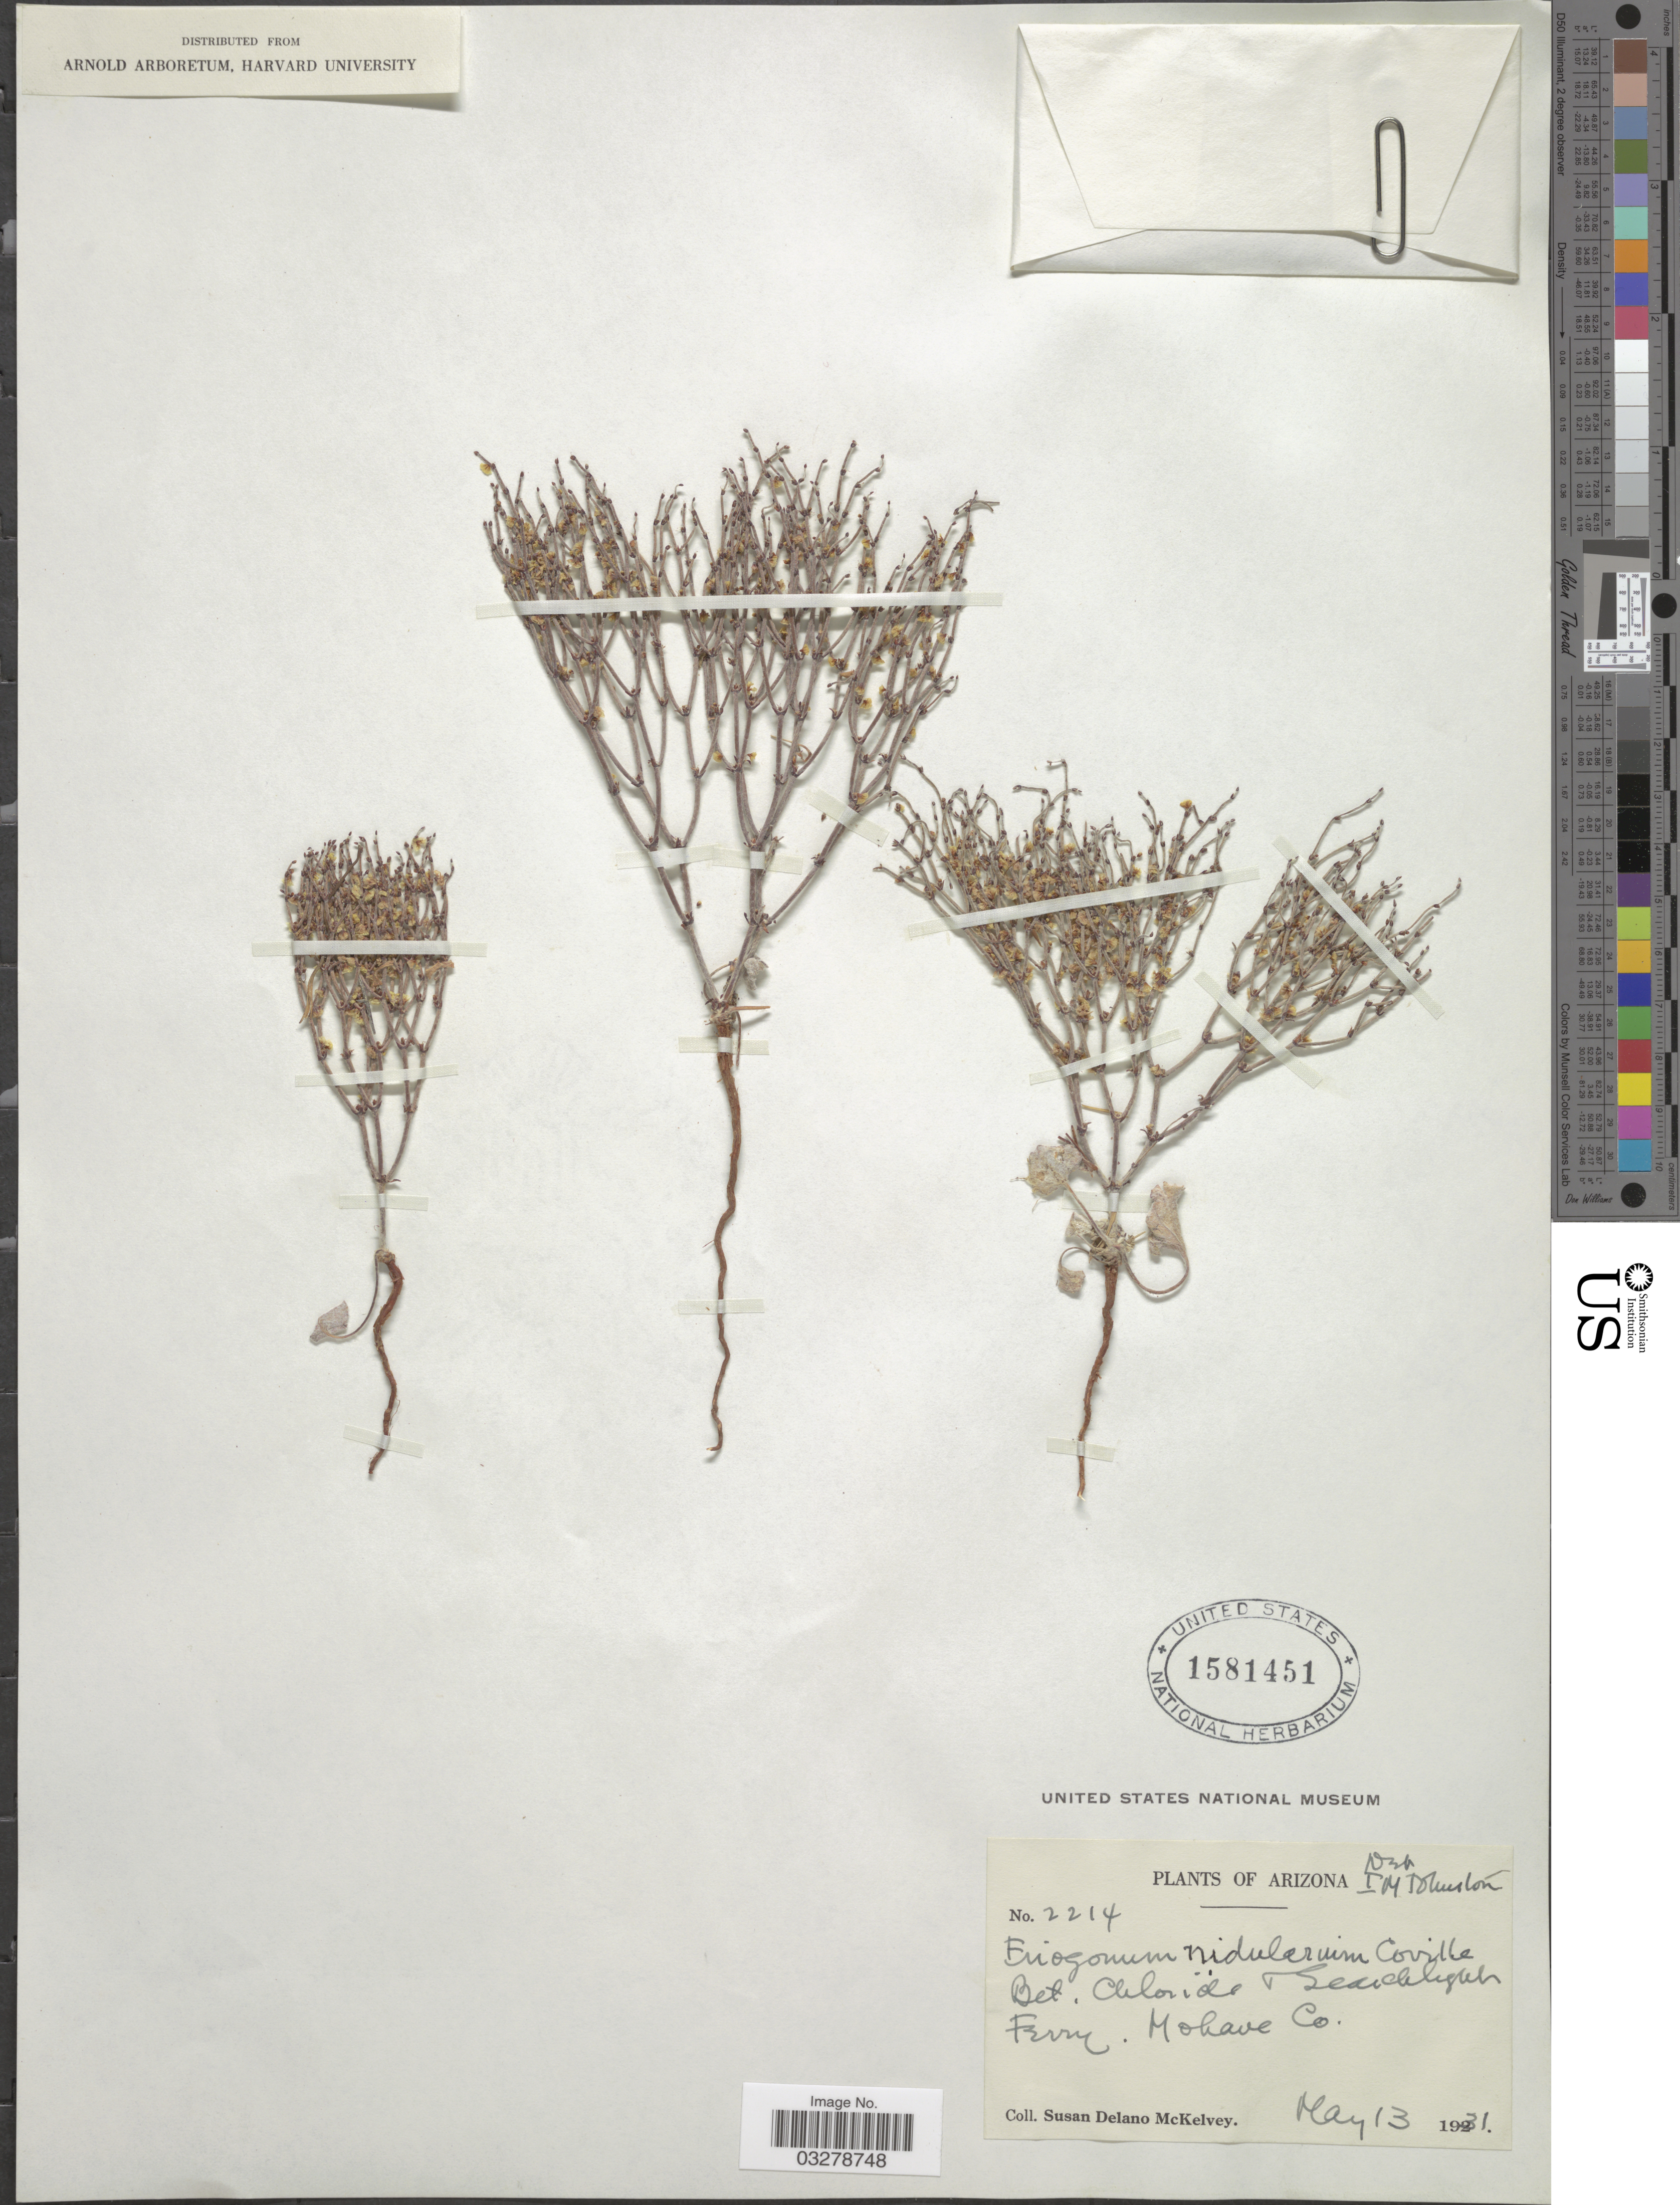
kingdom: Plantae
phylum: Tracheophyta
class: Magnoliopsida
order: Caryophyllales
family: Polygonaceae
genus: Eriogonum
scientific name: Eriogonum nidularium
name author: Coville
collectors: S. A. McKelvey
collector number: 2214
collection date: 1931-05-13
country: United States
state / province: Arizona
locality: Bet. Chloride & Searchlight Ferry. Mokave Co.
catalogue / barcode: US 1581451